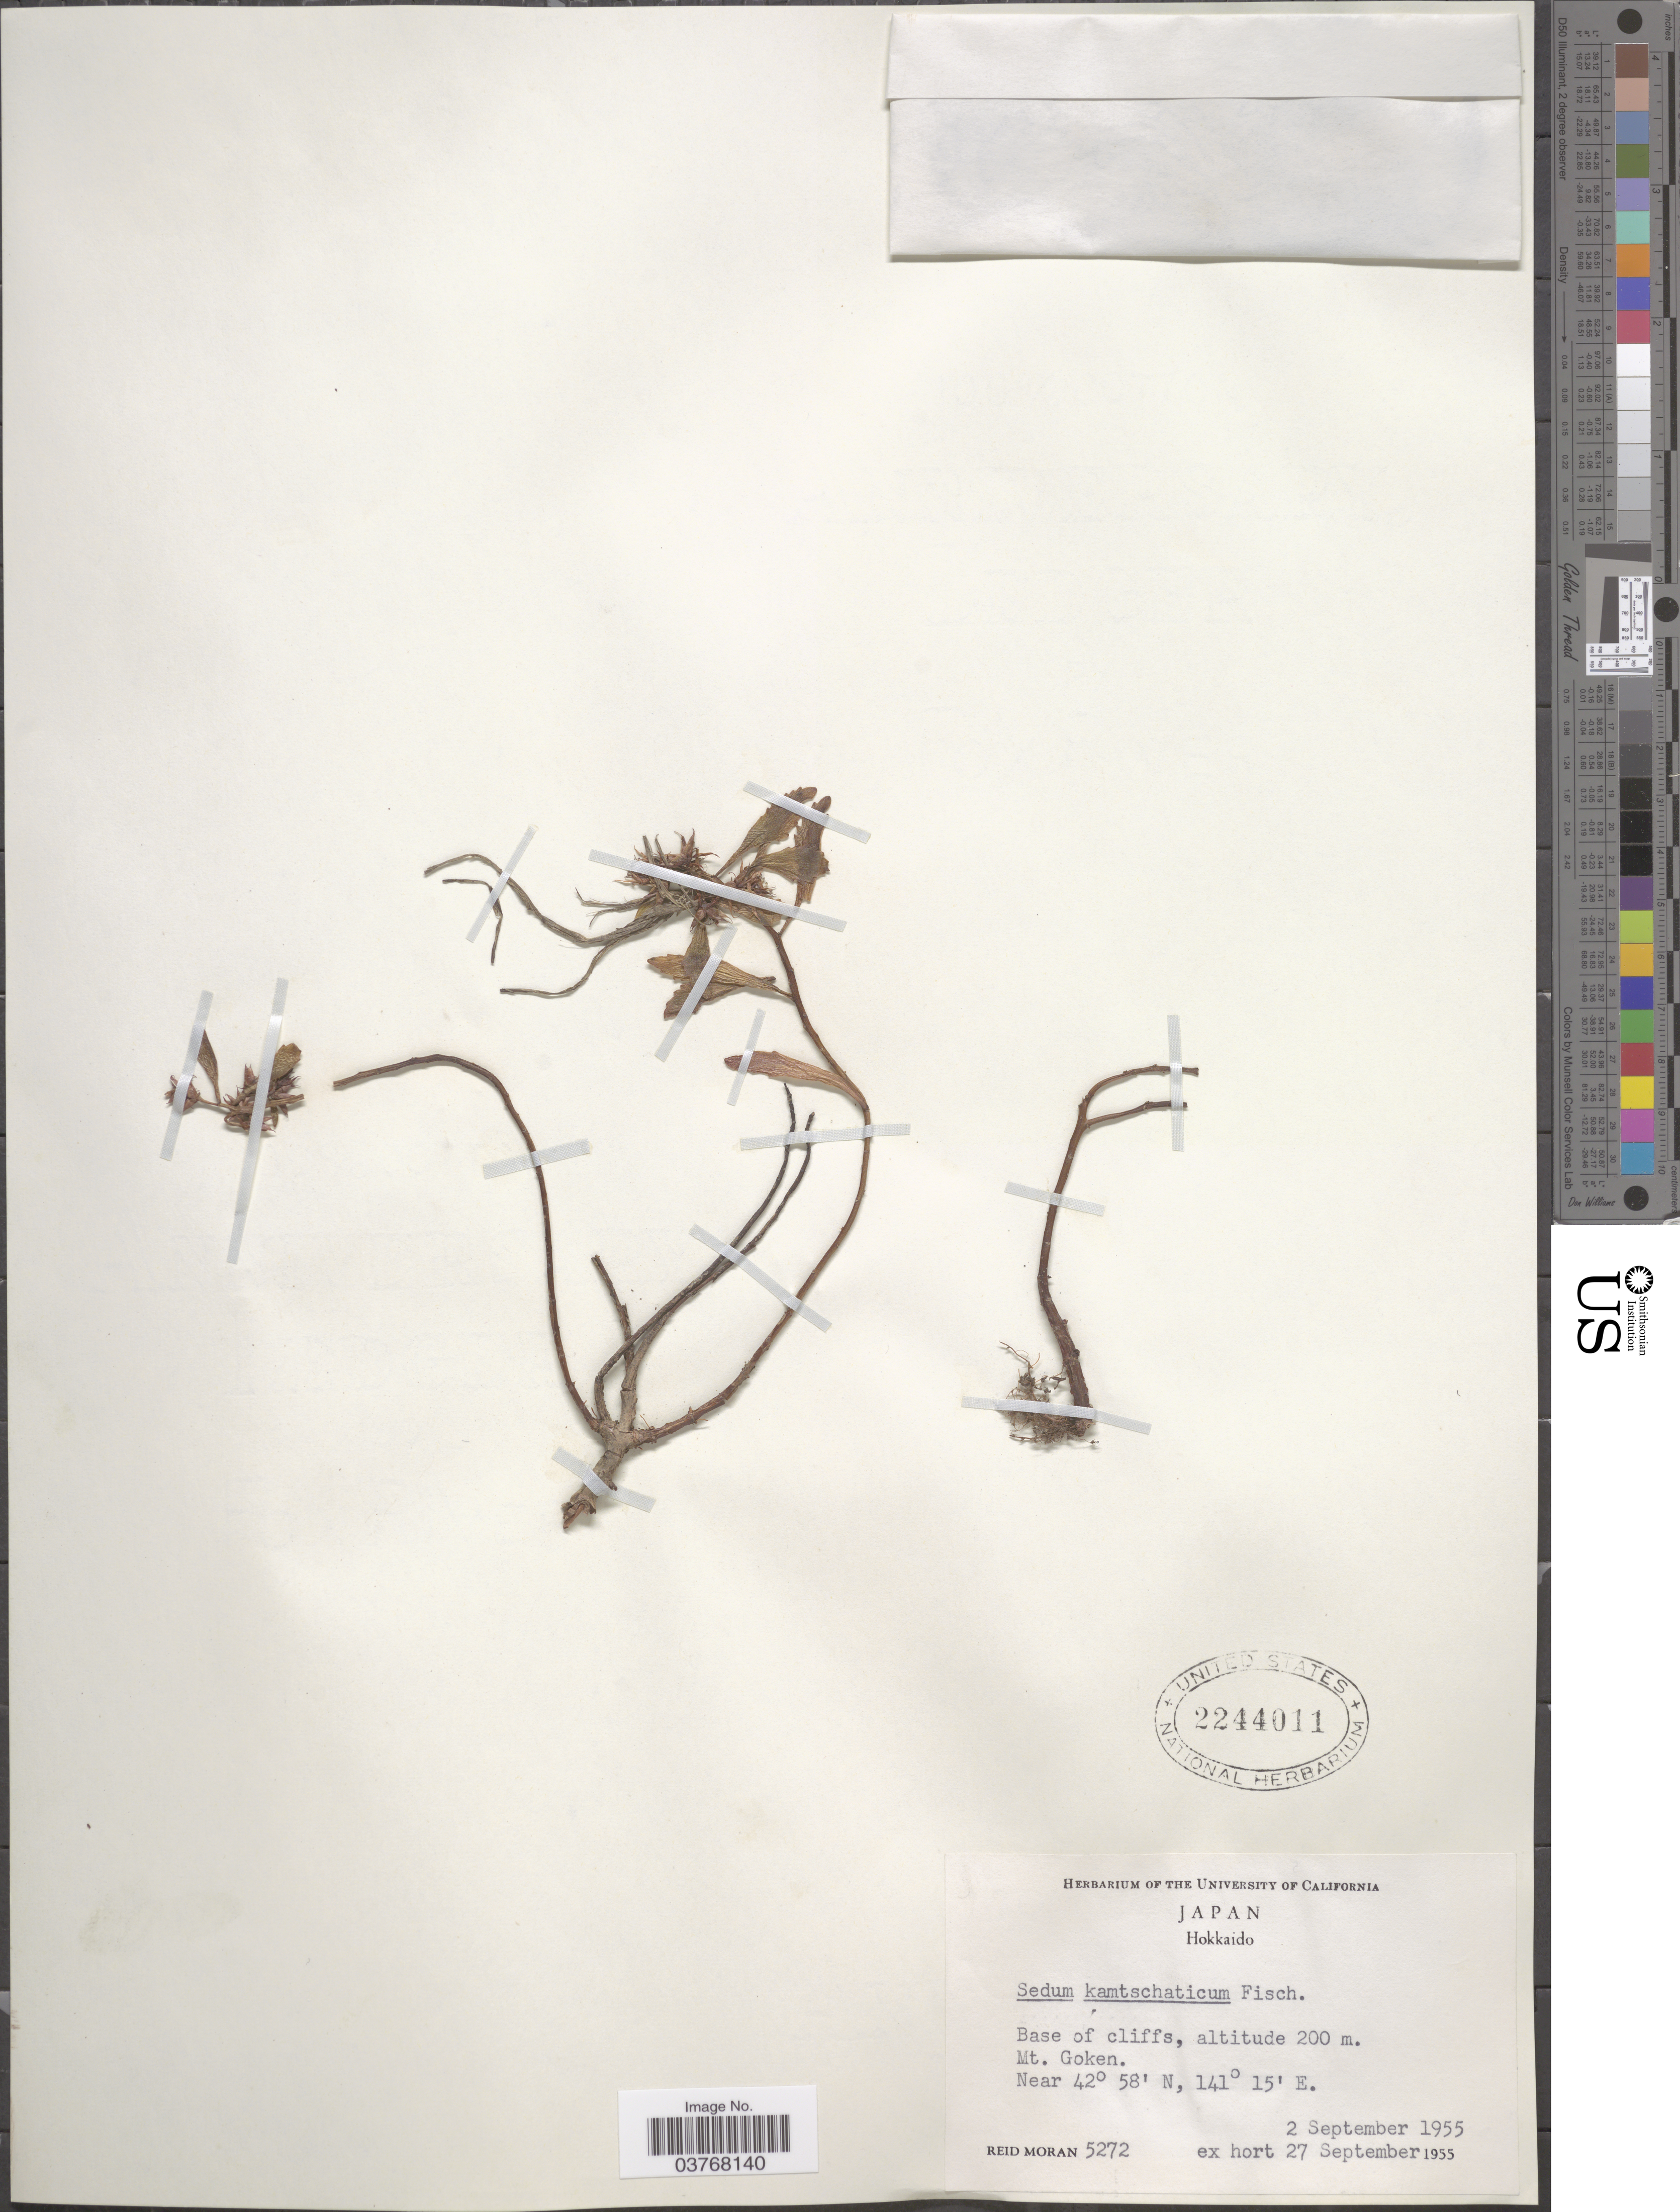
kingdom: Plantae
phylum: Tracheophyta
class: Magnoliopsida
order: Saxifragales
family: Crassulaceae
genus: Sedum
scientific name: Sedum kamtschaticum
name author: Fisch. & C.A. Mey.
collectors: R. V. Moran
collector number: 5272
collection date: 1955-09-27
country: Japan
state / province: Hokkaidō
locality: Mt. Goken.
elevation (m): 200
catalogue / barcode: US 2244011